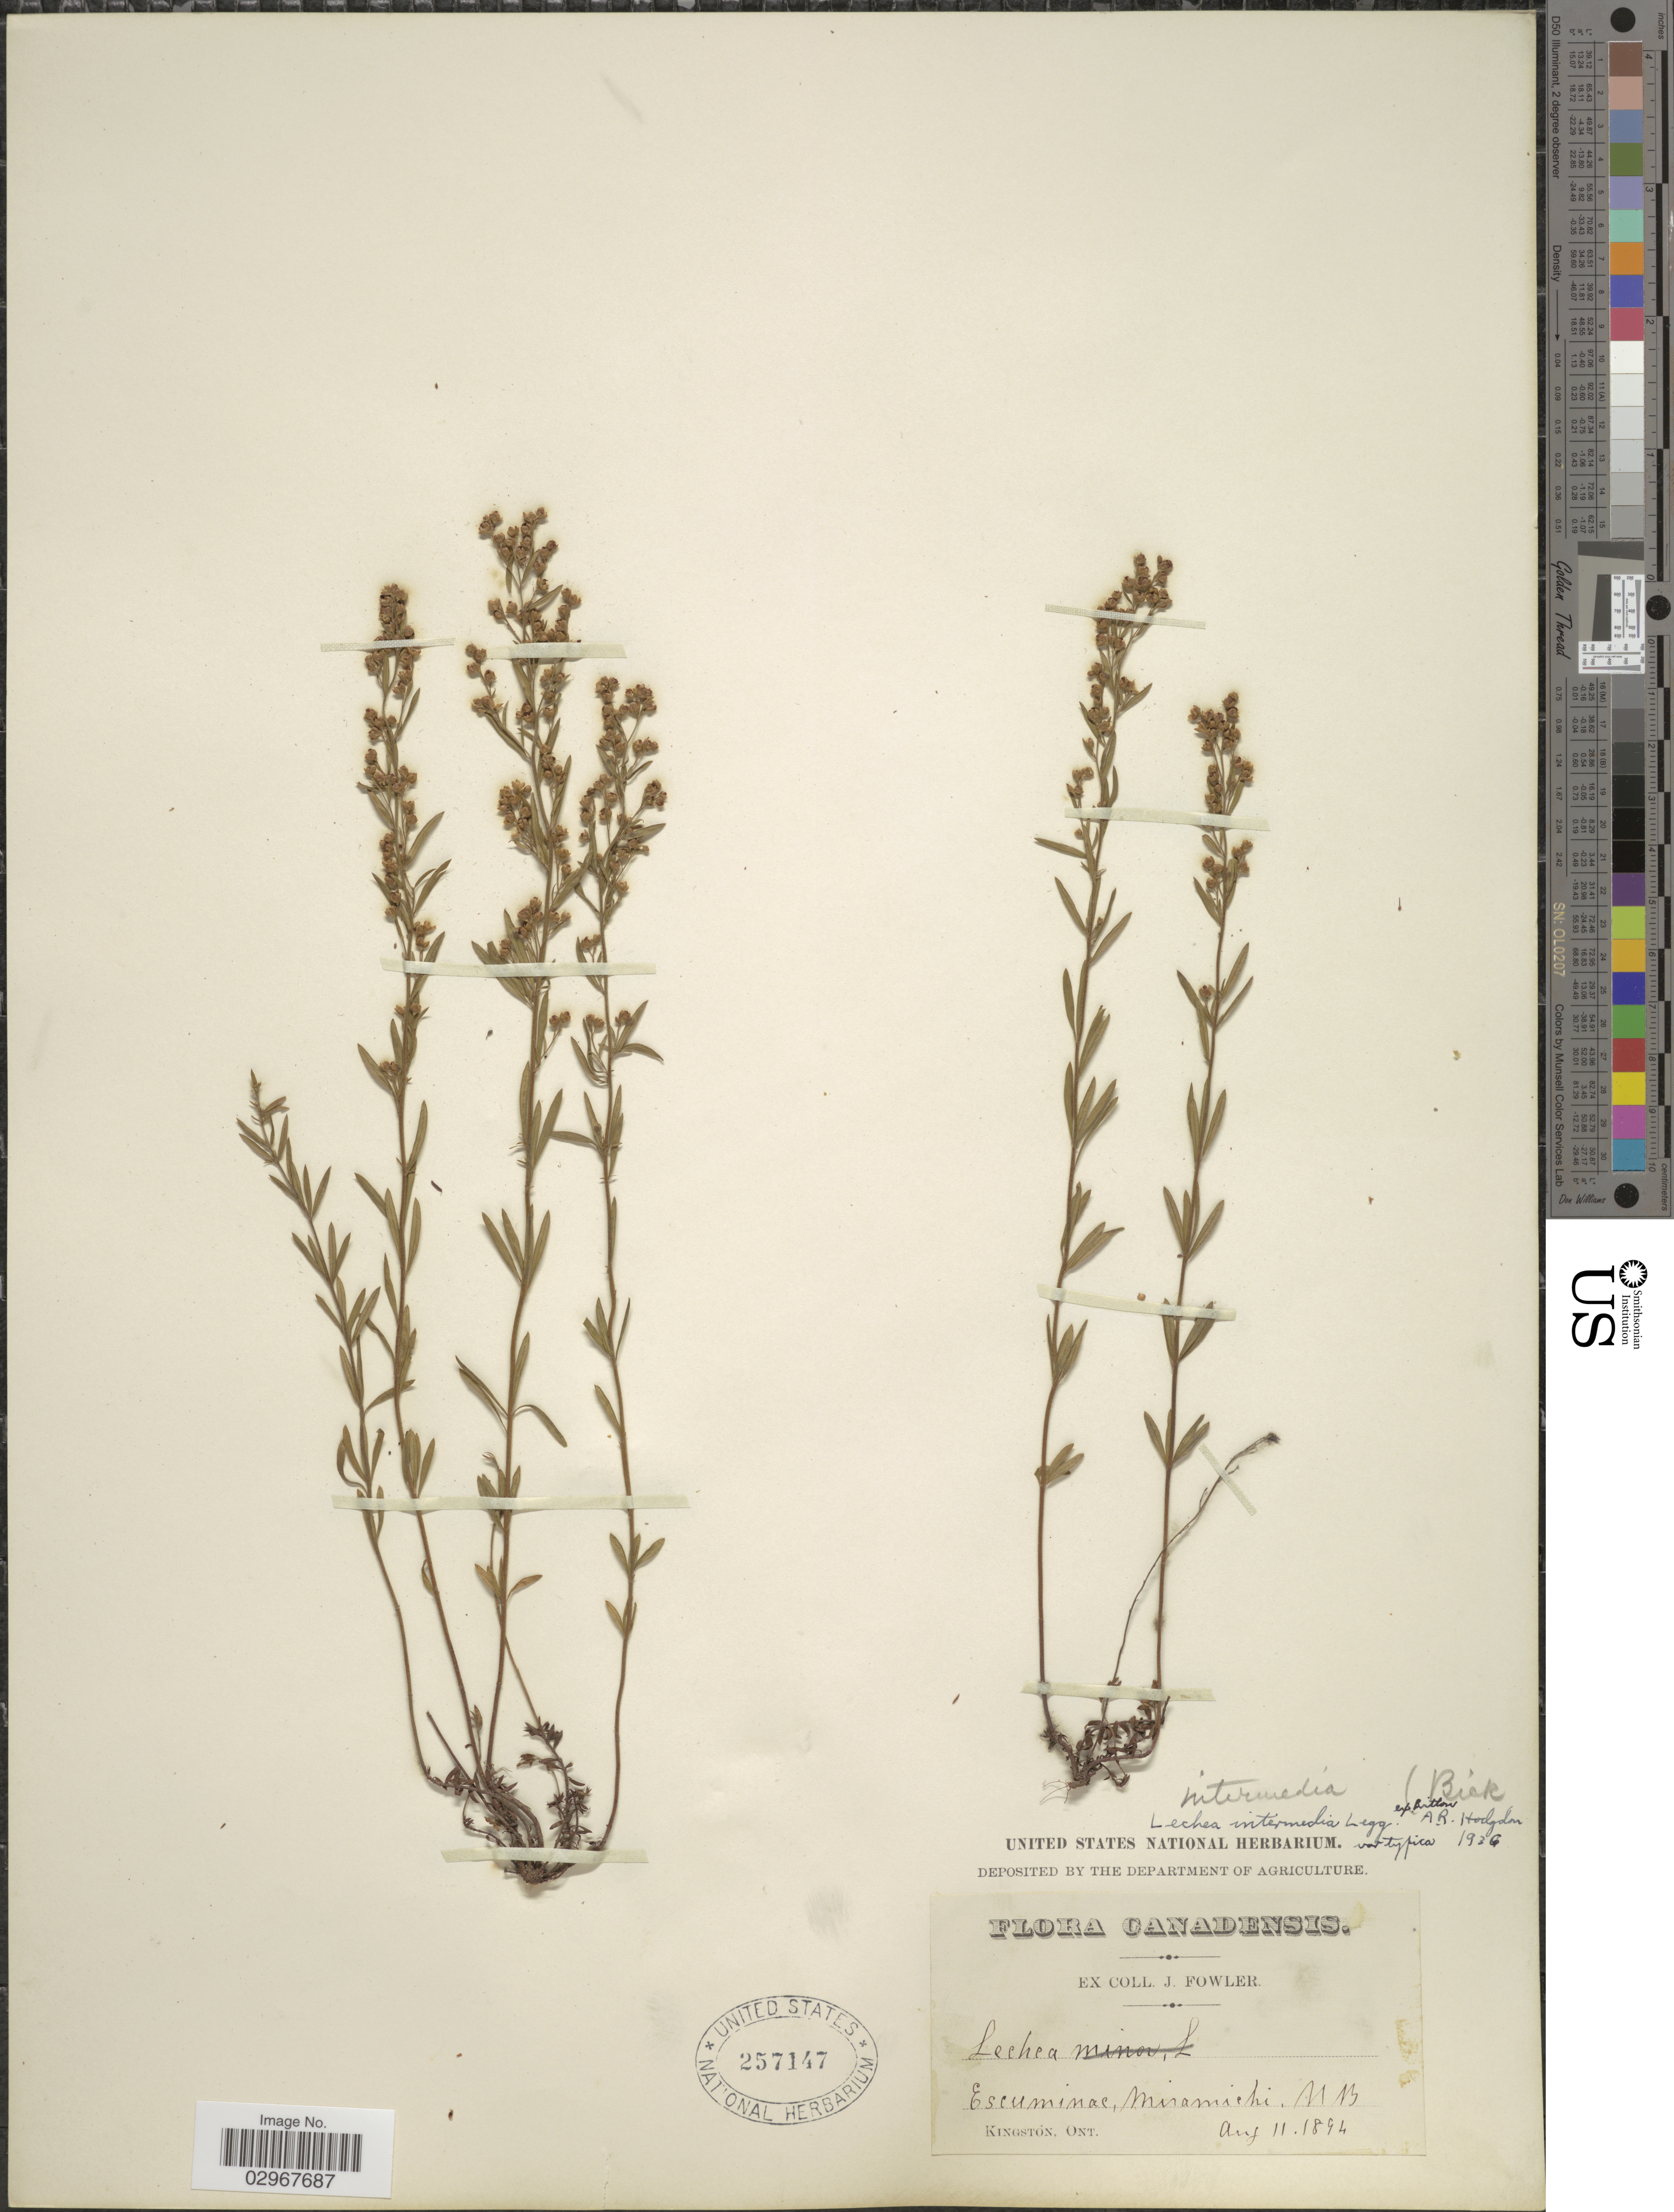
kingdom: Plantae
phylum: Tracheophyta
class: Magnoliopsida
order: Malvales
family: Cistaceae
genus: Lechea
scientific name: Lechea intermedia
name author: Legg. ex Britton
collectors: J. Fowler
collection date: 1894-08-11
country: Canada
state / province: New Brunswick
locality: Escuminac, Miramichi, NB.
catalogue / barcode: US 257147